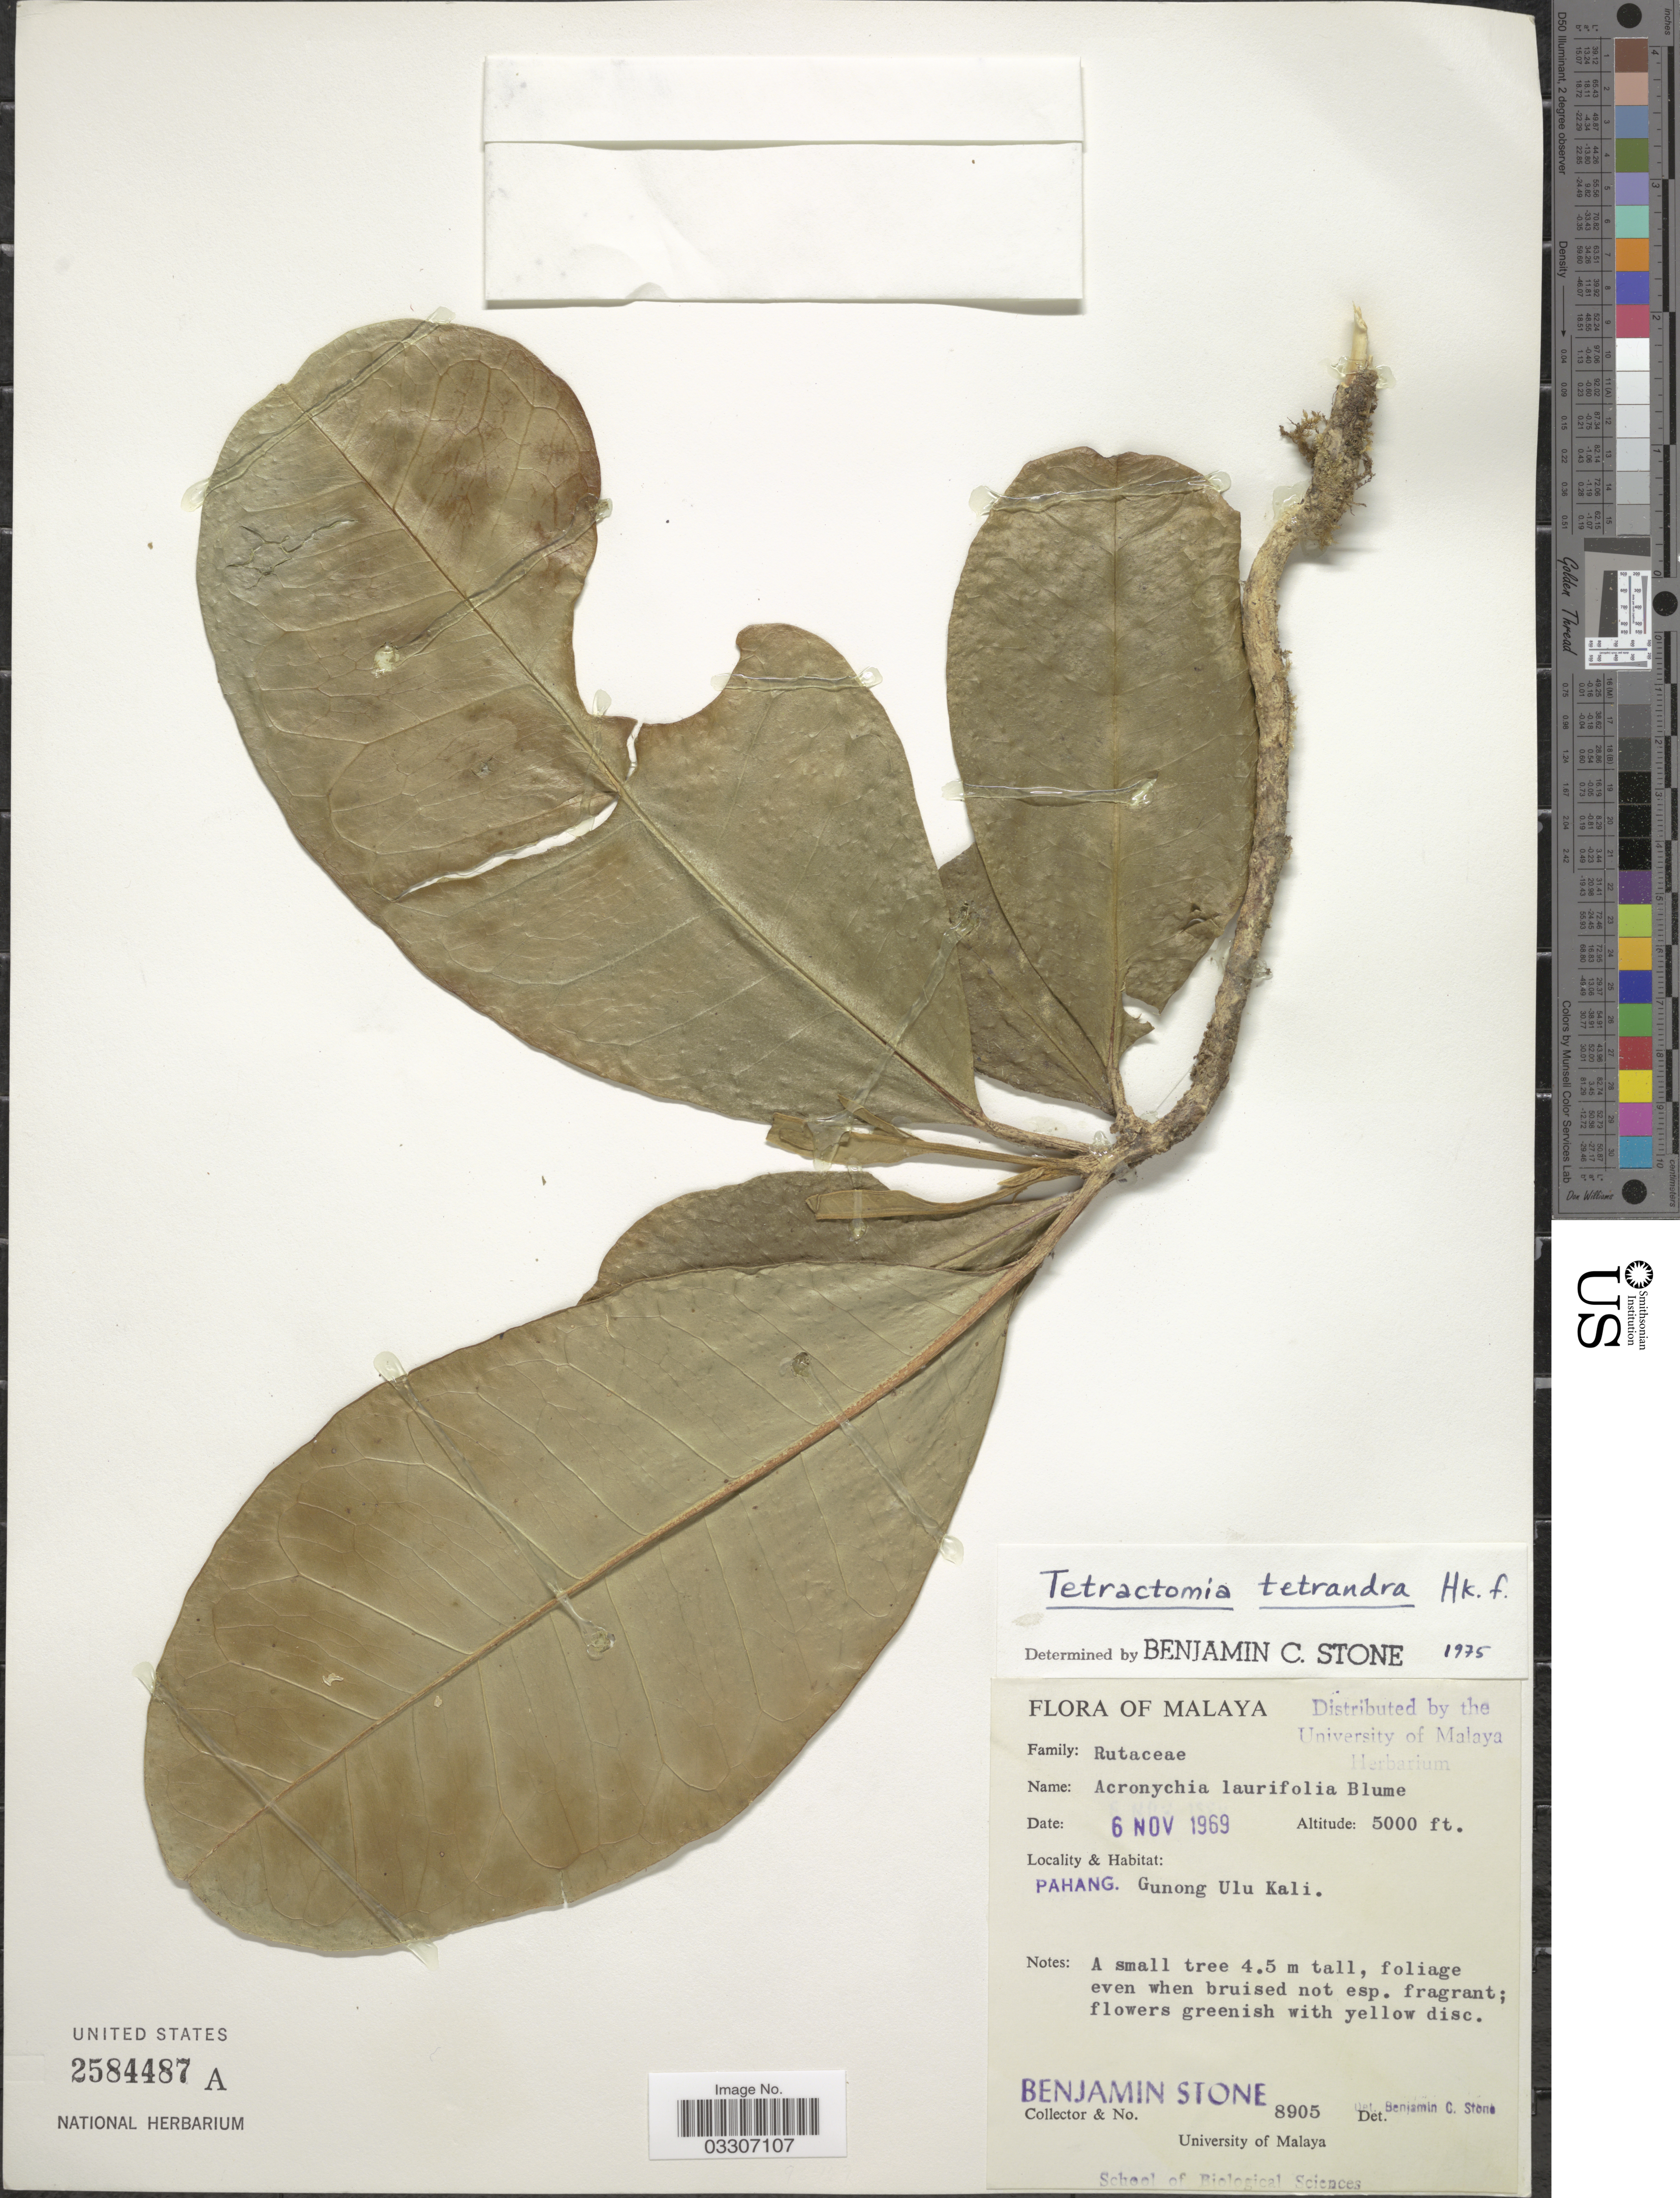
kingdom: Plantae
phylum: Tracheophyta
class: Magnoliopsida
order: Sapindales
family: Rutaceae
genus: Tetractomia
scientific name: Tetractomia tetrandra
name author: (Roxb.) Merr.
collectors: B. C. Stone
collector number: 8905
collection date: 1969-11-06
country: Malaysia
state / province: Pahang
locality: Malaya, Gunong Ulu Kali.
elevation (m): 1524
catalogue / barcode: US 2584487A